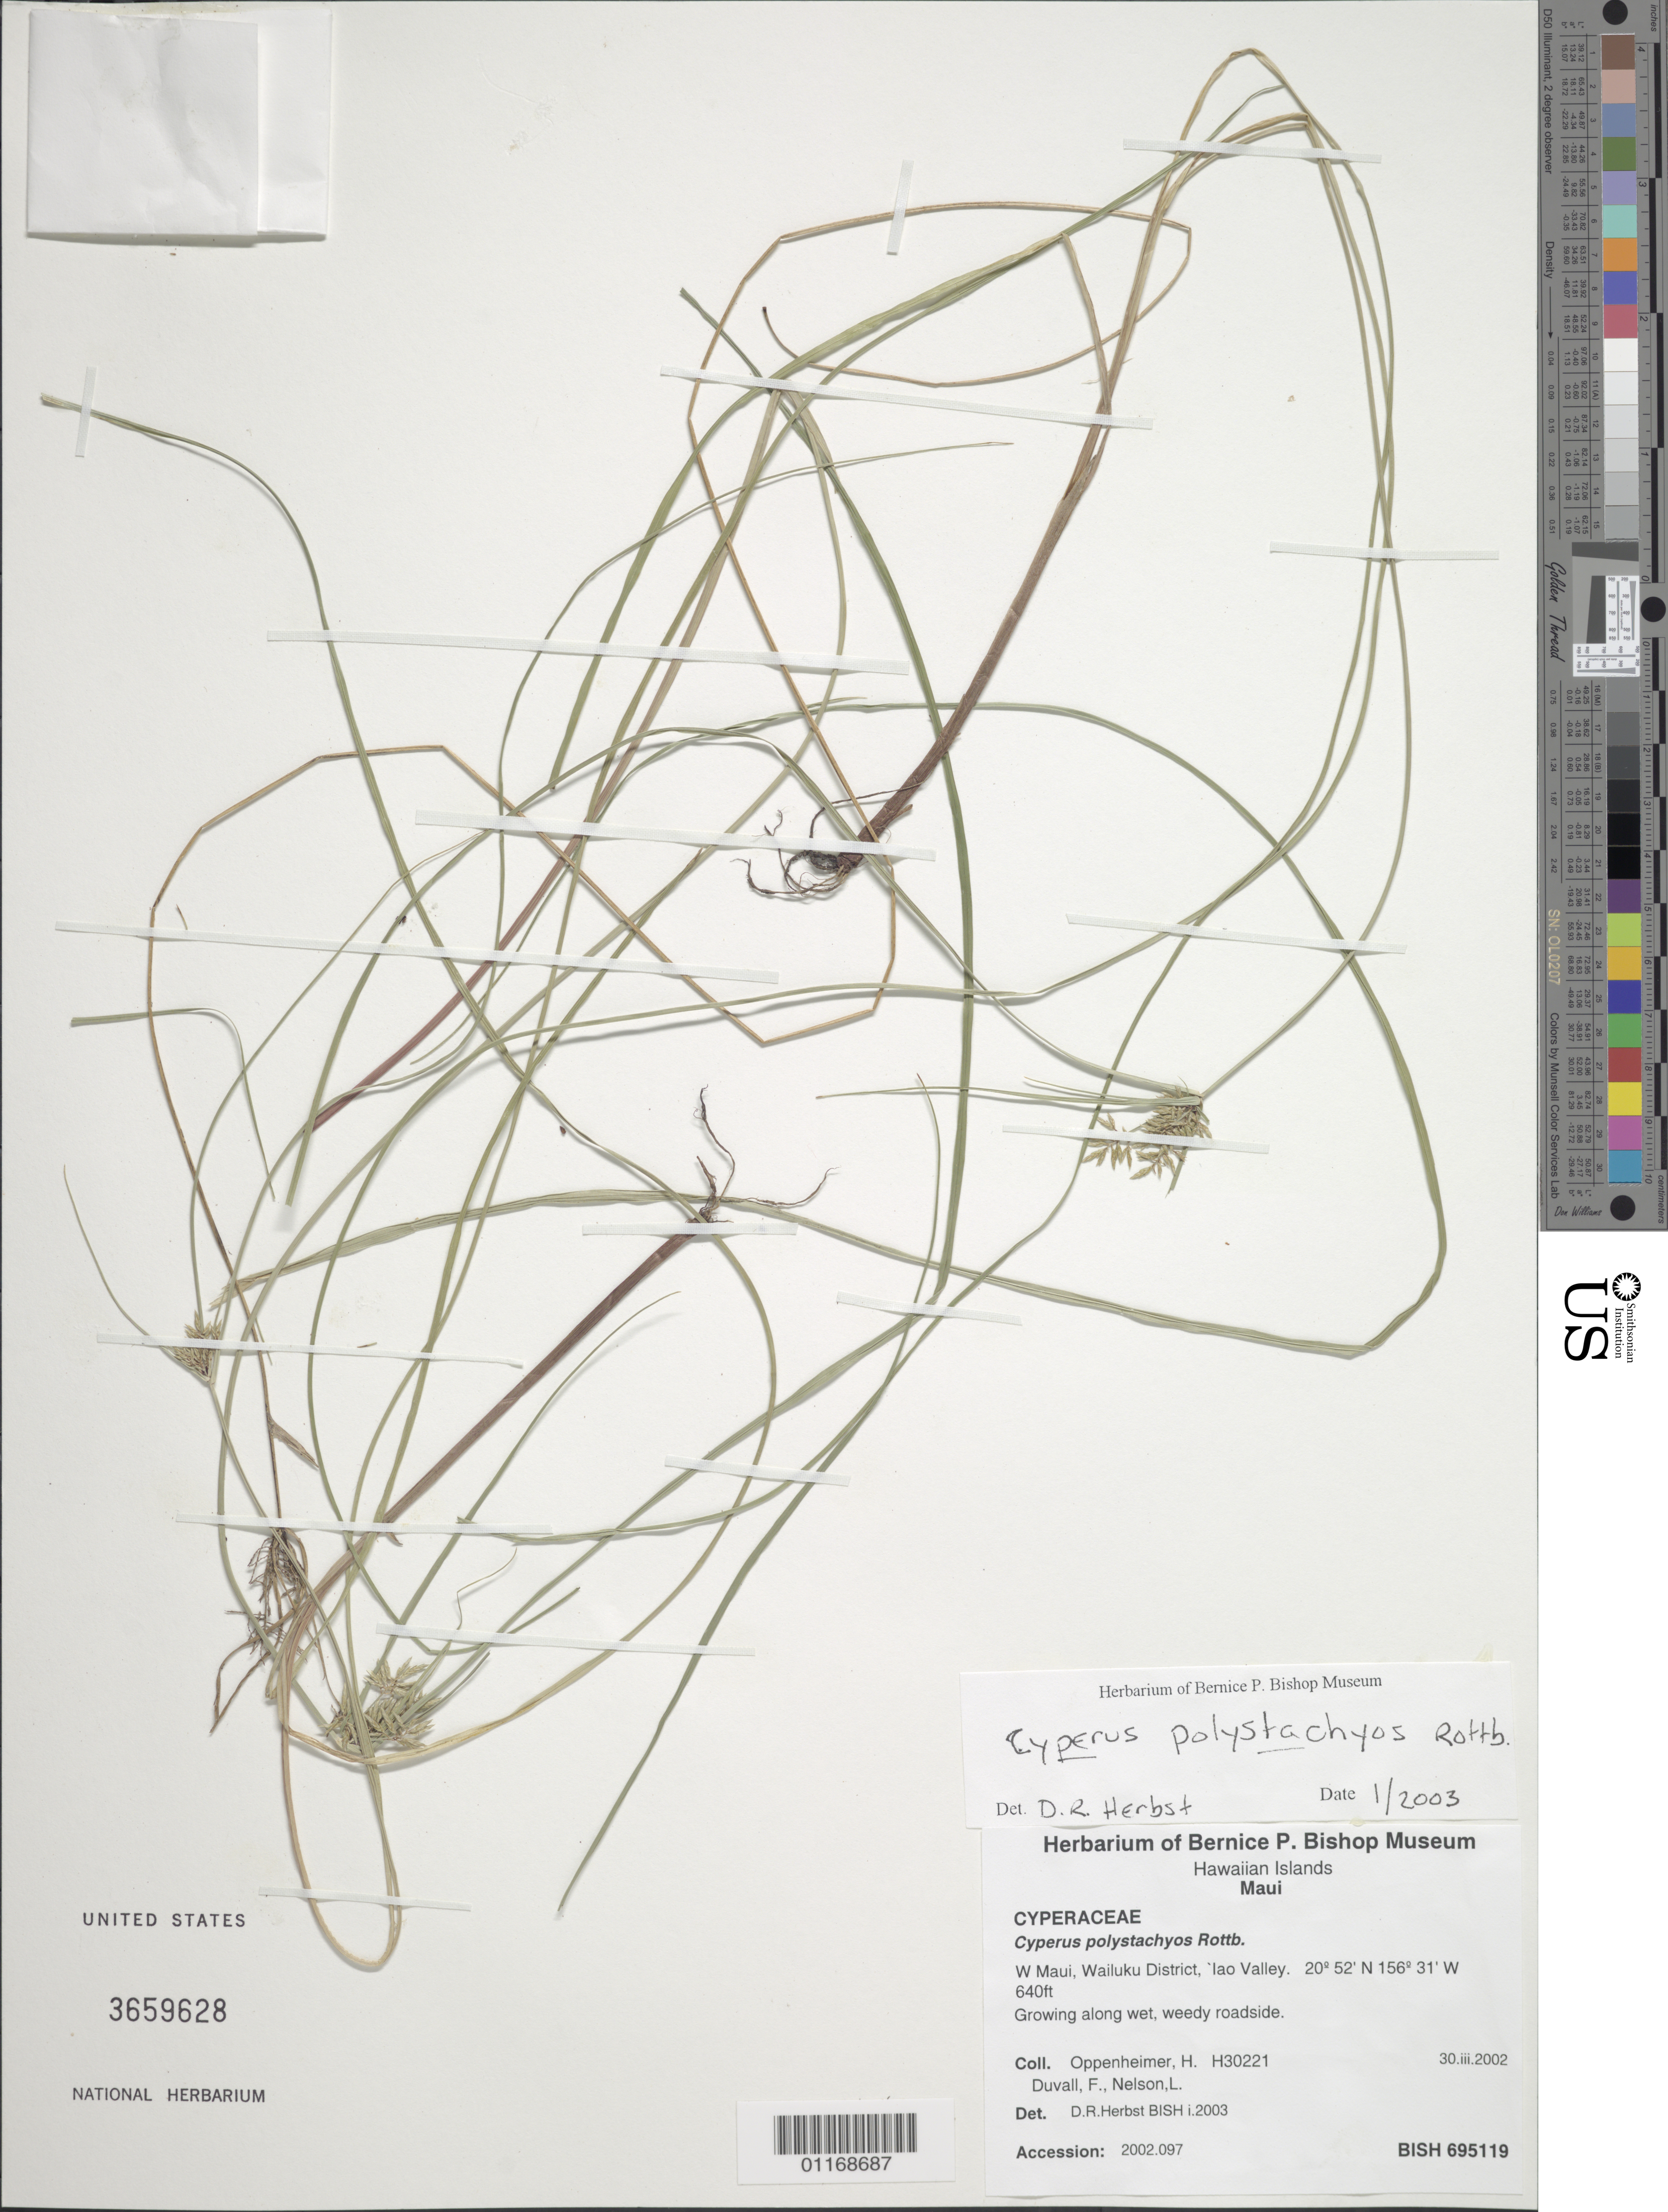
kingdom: Plantae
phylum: Tracheophyta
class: Liliopsida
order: Poales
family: Cyperaceae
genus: Cyperus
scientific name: Cyperus polystachyos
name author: Rottb.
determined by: Herbst, D. R.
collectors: H. L. Oppenheimer, F. Duvall & L. Nelson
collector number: H30221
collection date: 2002-03-30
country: United States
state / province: Hawaii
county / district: Maui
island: Maui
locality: W. Maui, Wailuku District, 'Iao Valley.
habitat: wet, weedy roadside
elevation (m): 195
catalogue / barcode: US 3659628